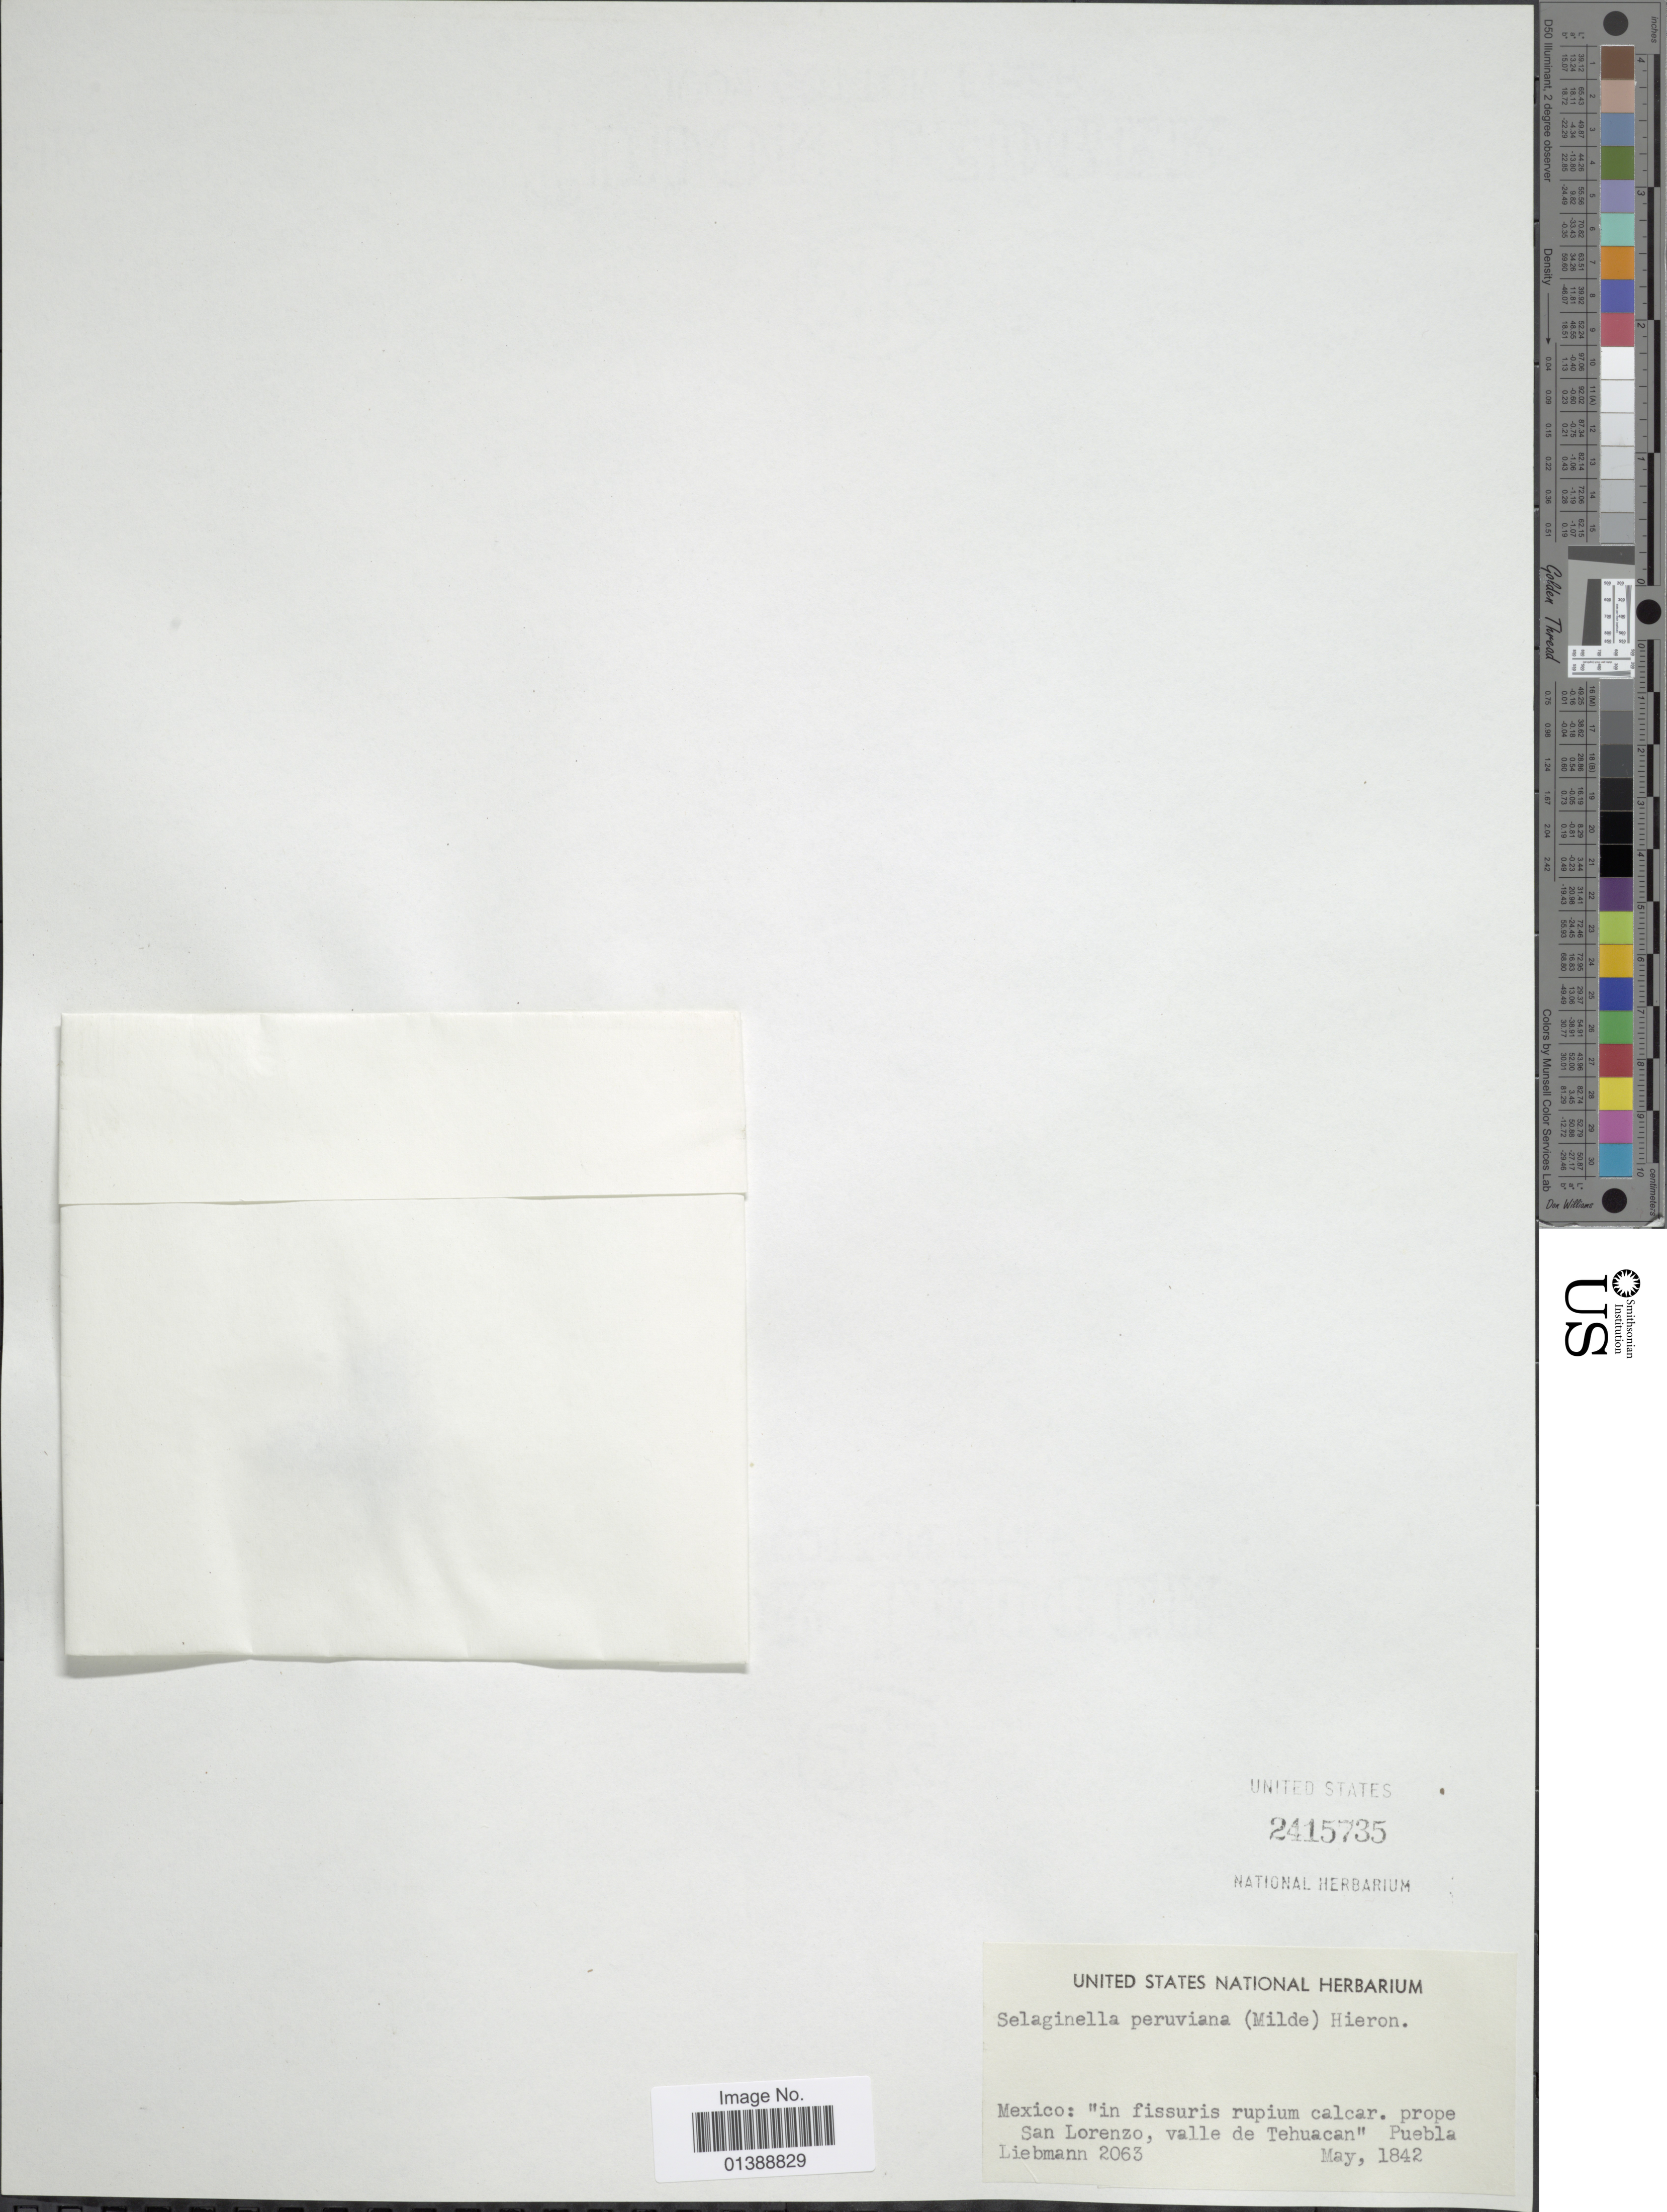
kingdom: Plantae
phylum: Tracheophyta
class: Lycopodiopsida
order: Selaginellales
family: Selaginellaceae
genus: Selaginella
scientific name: Selaginella peruviana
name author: (Milde) Hieron.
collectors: Liebmann, --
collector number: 2063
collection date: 1842-05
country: Mexico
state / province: Puebla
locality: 'in fisuris rupium calcar. prope San Lorenzo, valle, de Tehuacan'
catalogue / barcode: US 2415735